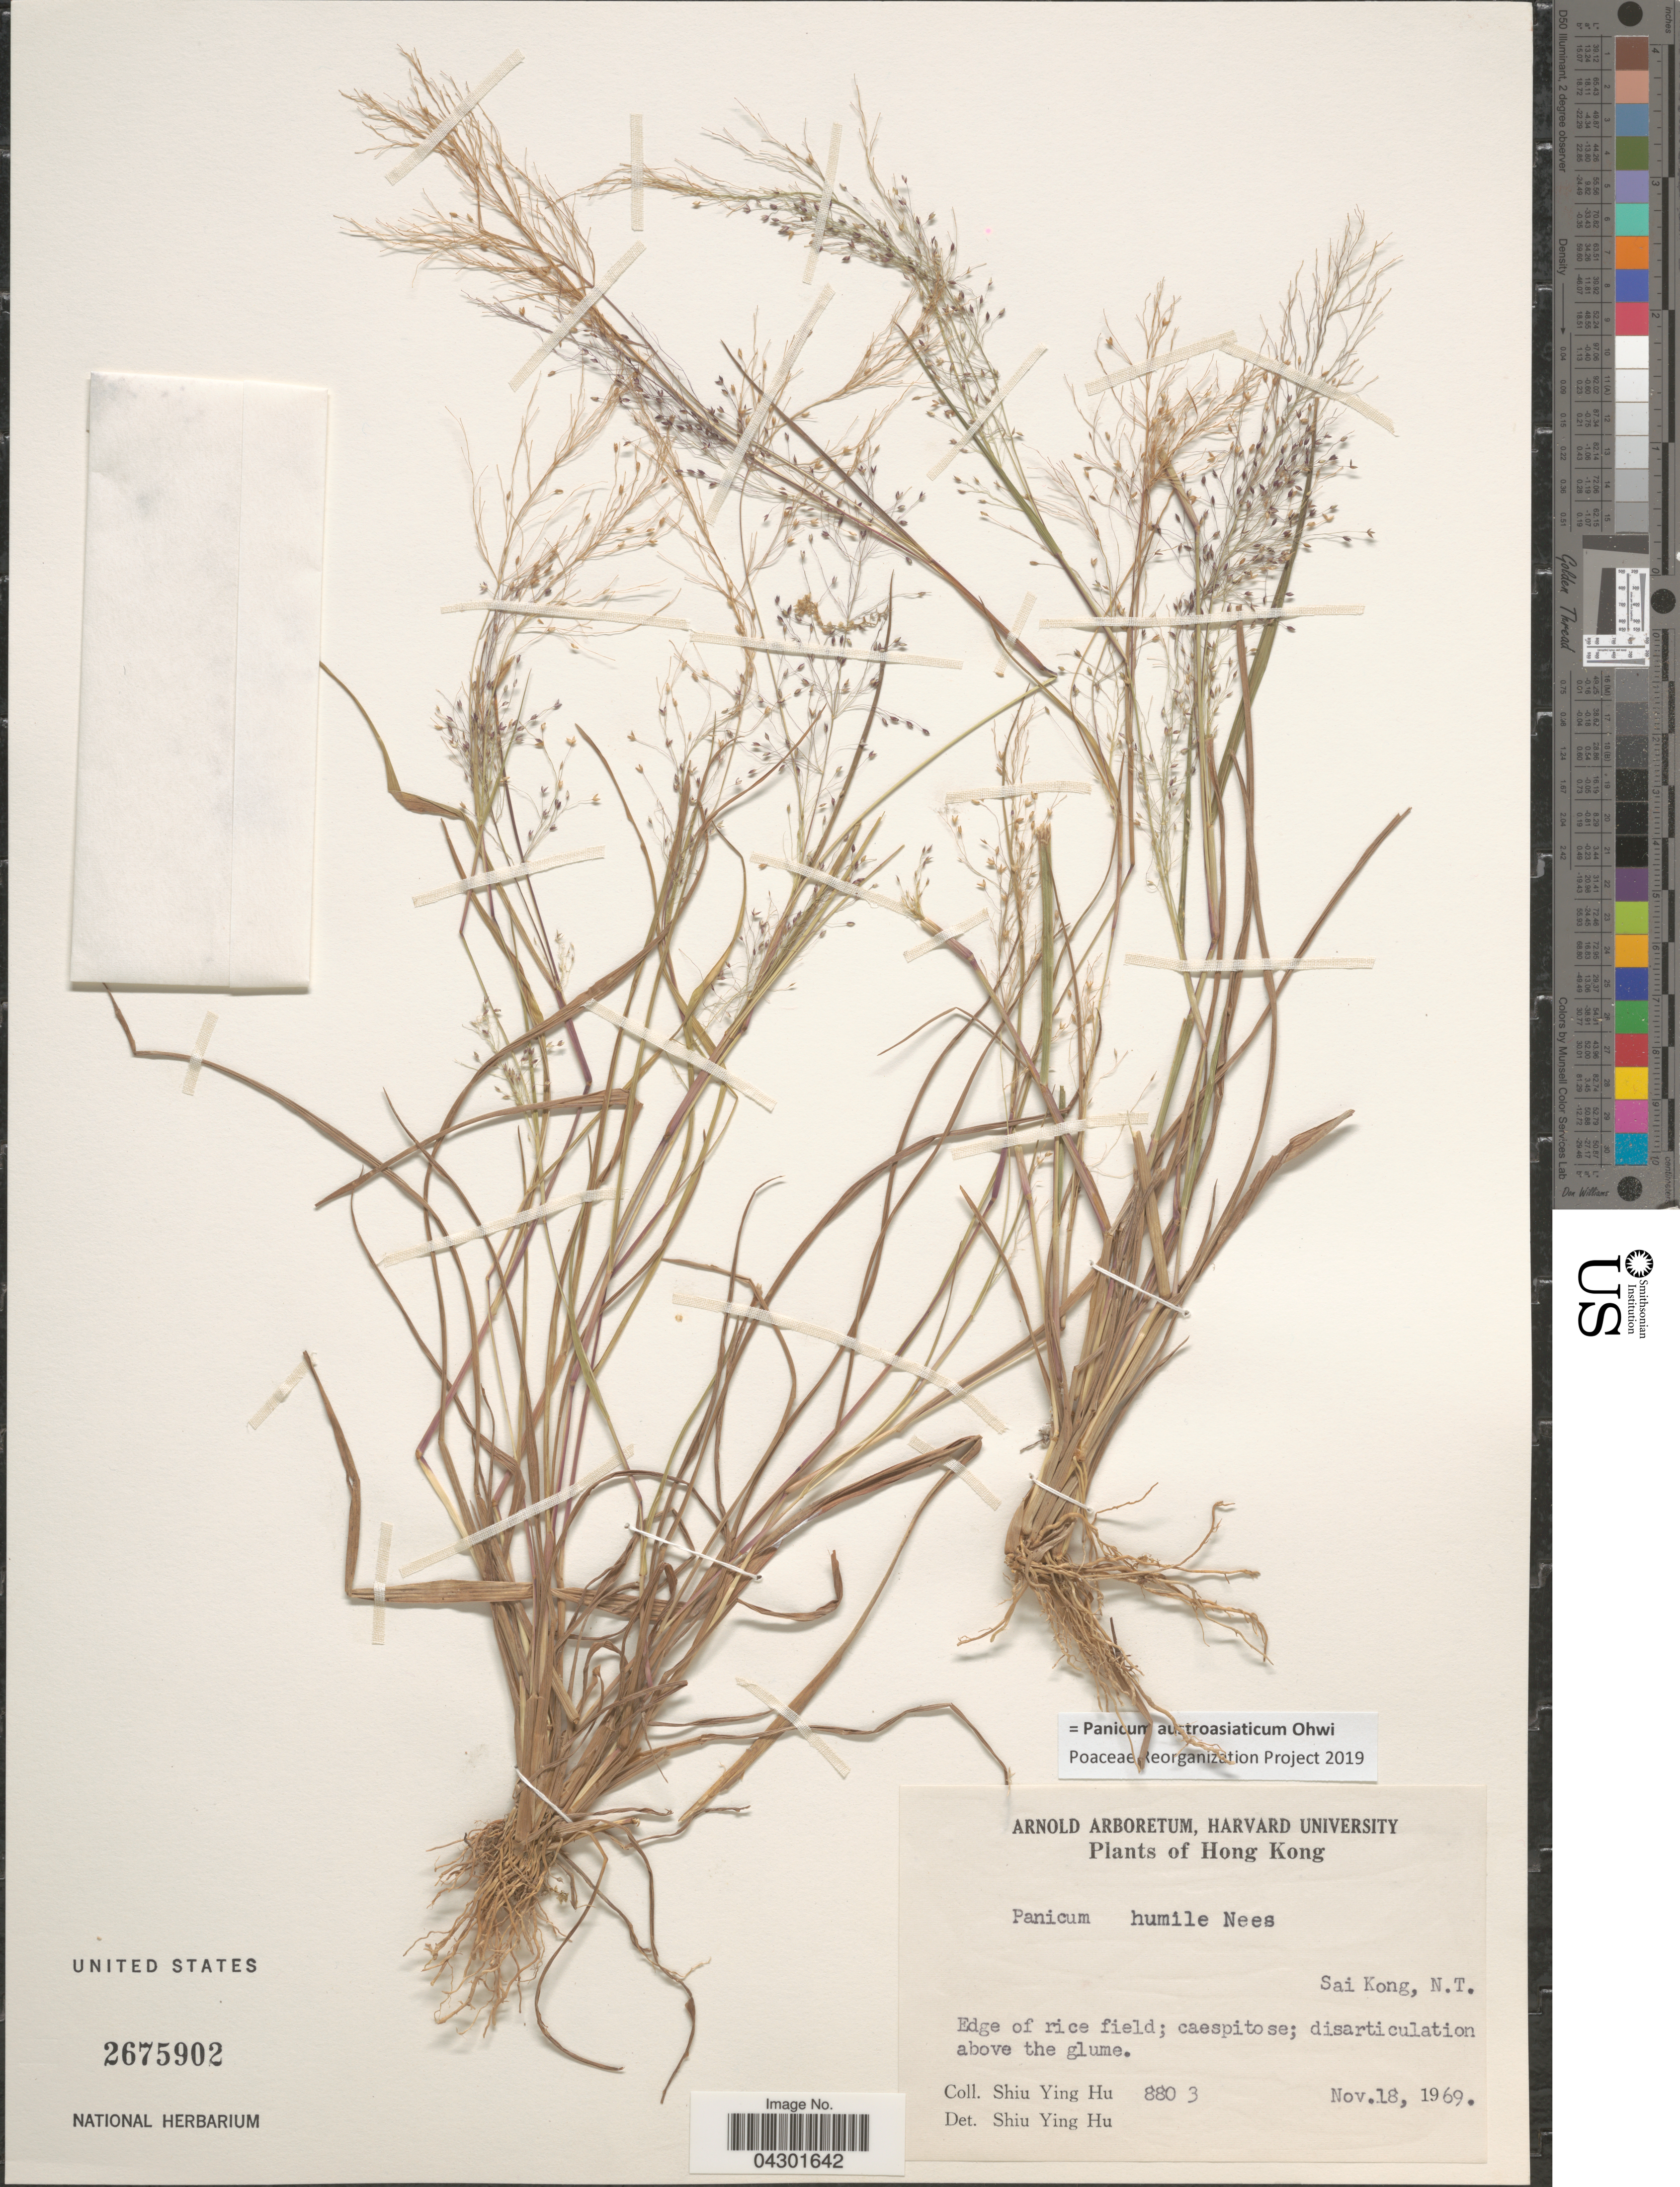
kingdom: Plantae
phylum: Tracheophyta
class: Liliopsida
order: Poales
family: Poaceae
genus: Panicum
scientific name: Panicum austroasiaticum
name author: Ohwi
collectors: S. Y. Hu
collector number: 8803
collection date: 1969-11-18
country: China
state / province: Hong Kong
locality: Sai Kong, N.T. Edge of rice field; caespitose; disarticulation above the glume.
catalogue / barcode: US 2675902